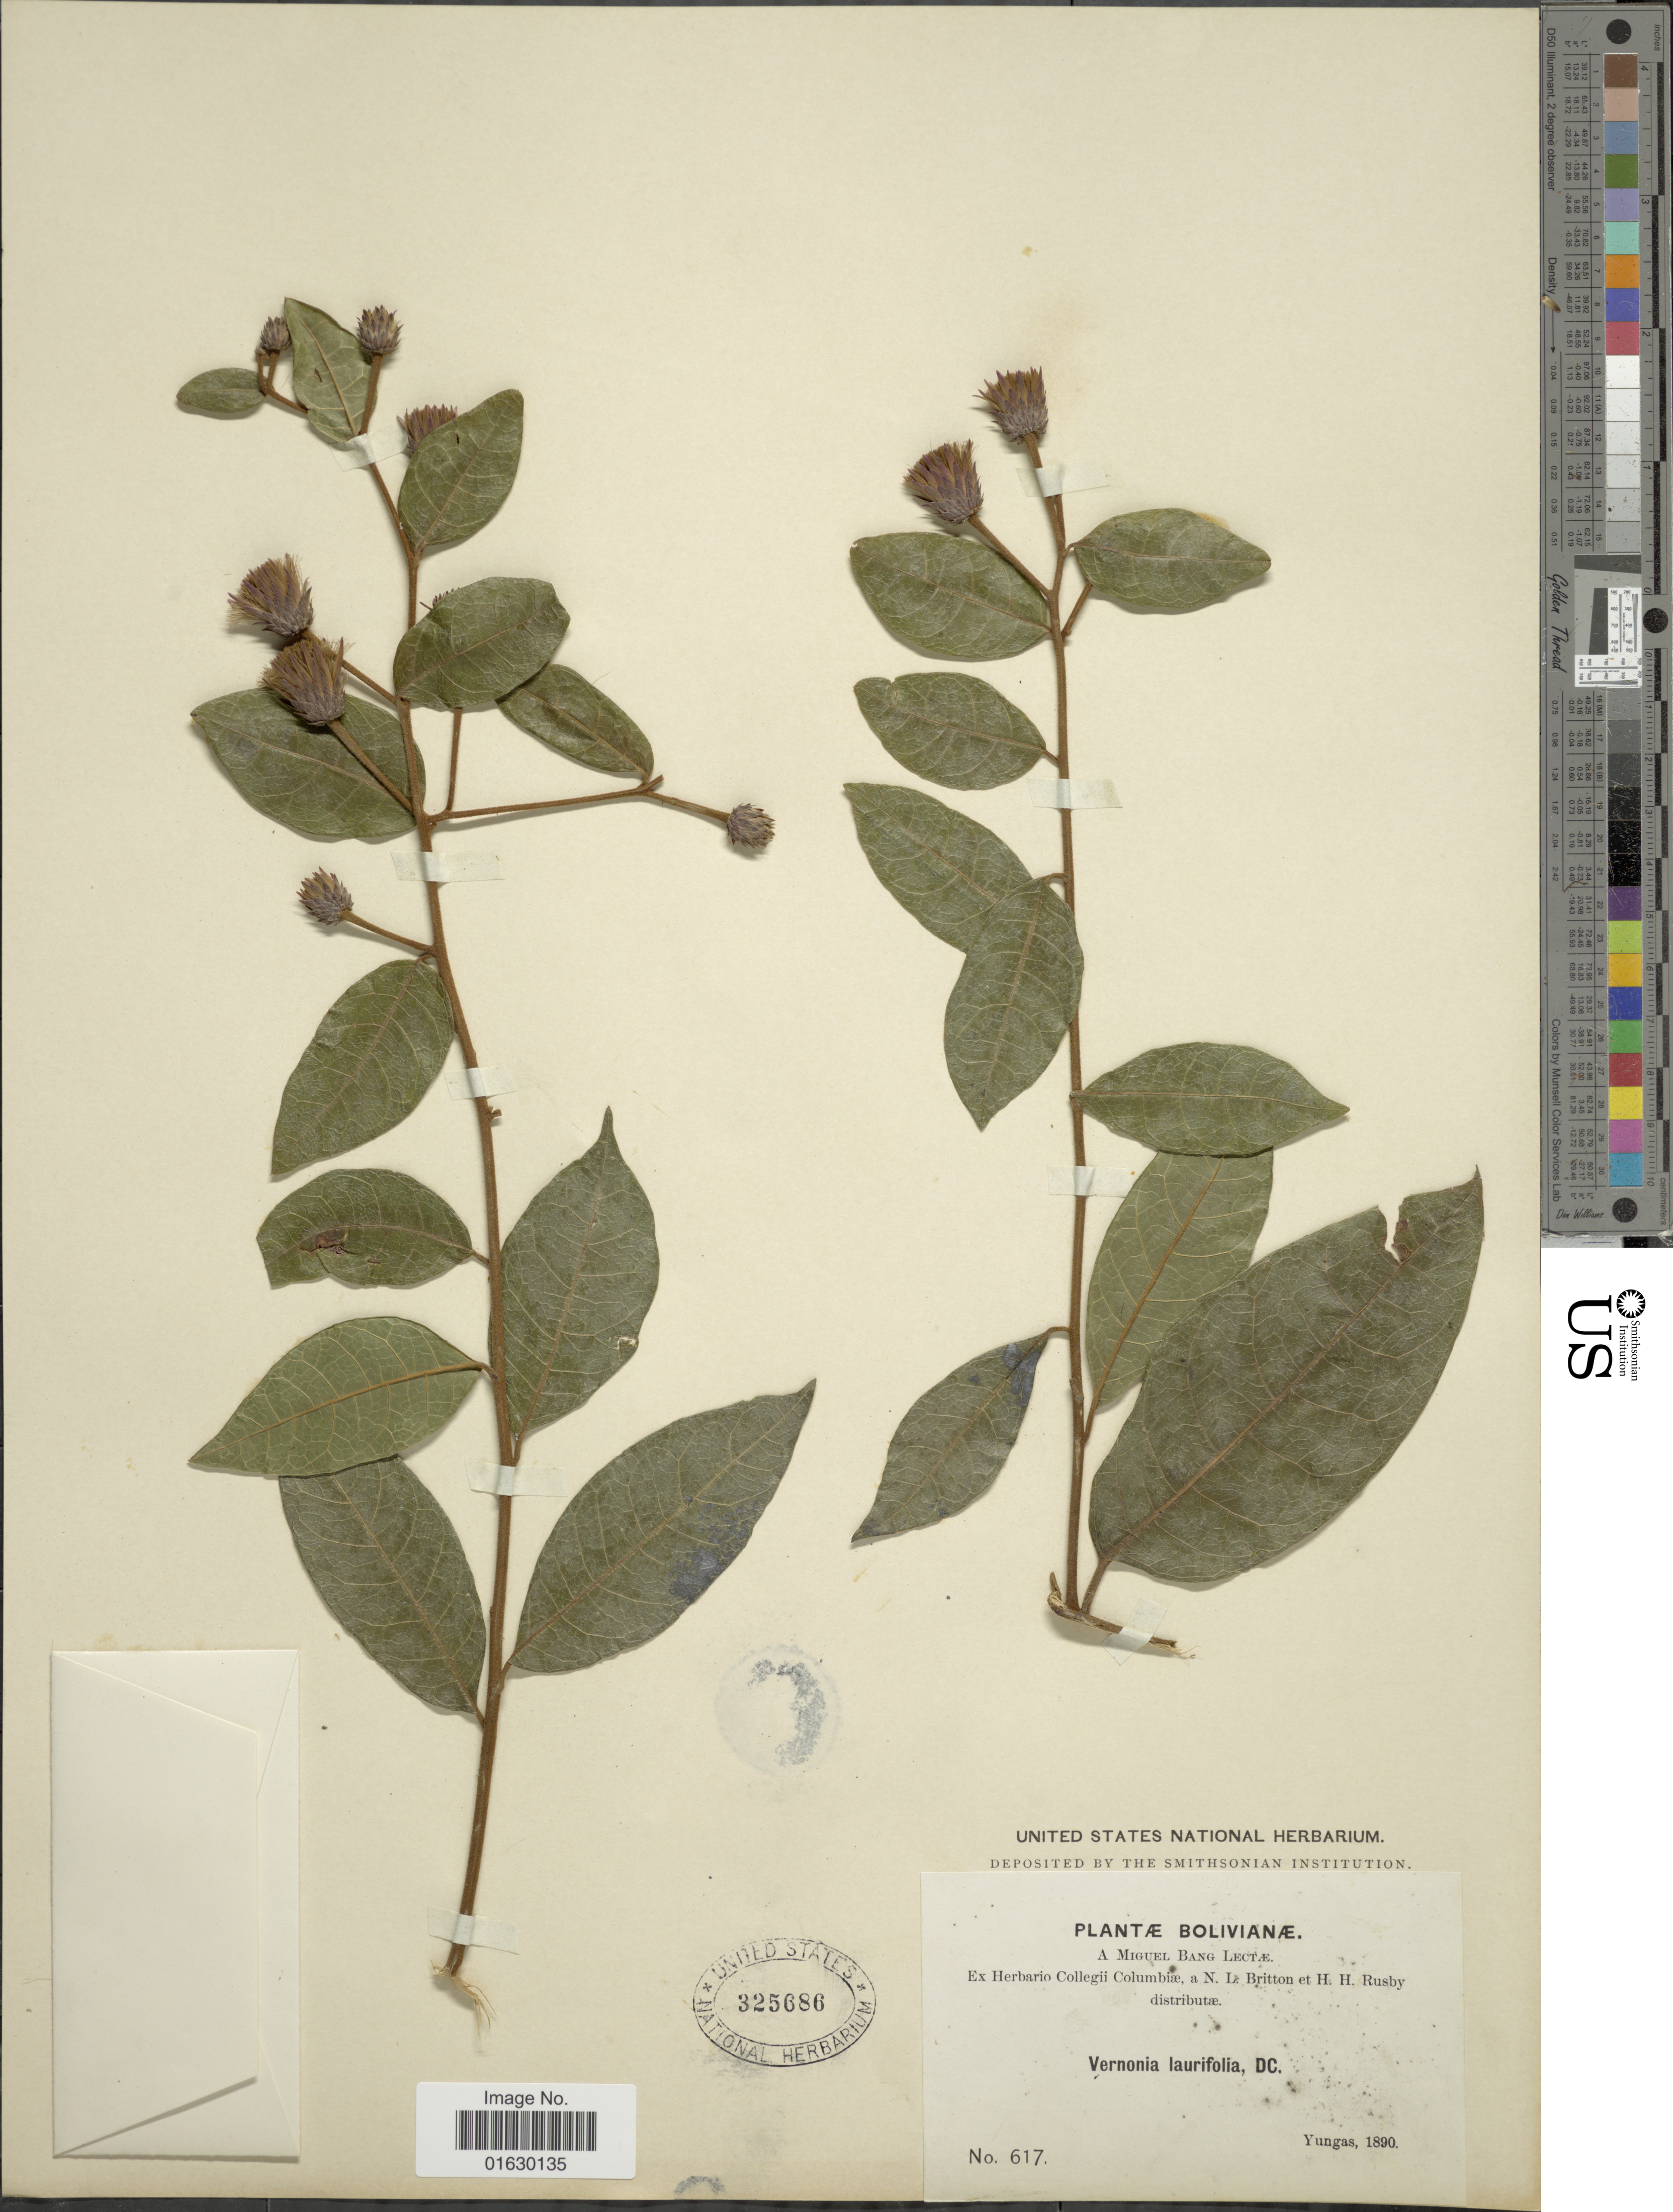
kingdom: Plantae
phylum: Tracheophyta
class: Magnoliopsida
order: Asterales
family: Asteraceae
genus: Lessingianthus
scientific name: Lessingianthus laurifolius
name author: (DC.) H. Rob.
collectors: M. Bang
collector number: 617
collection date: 1890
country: Bolivia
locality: Bolivianae, Yungas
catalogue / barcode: US 325686